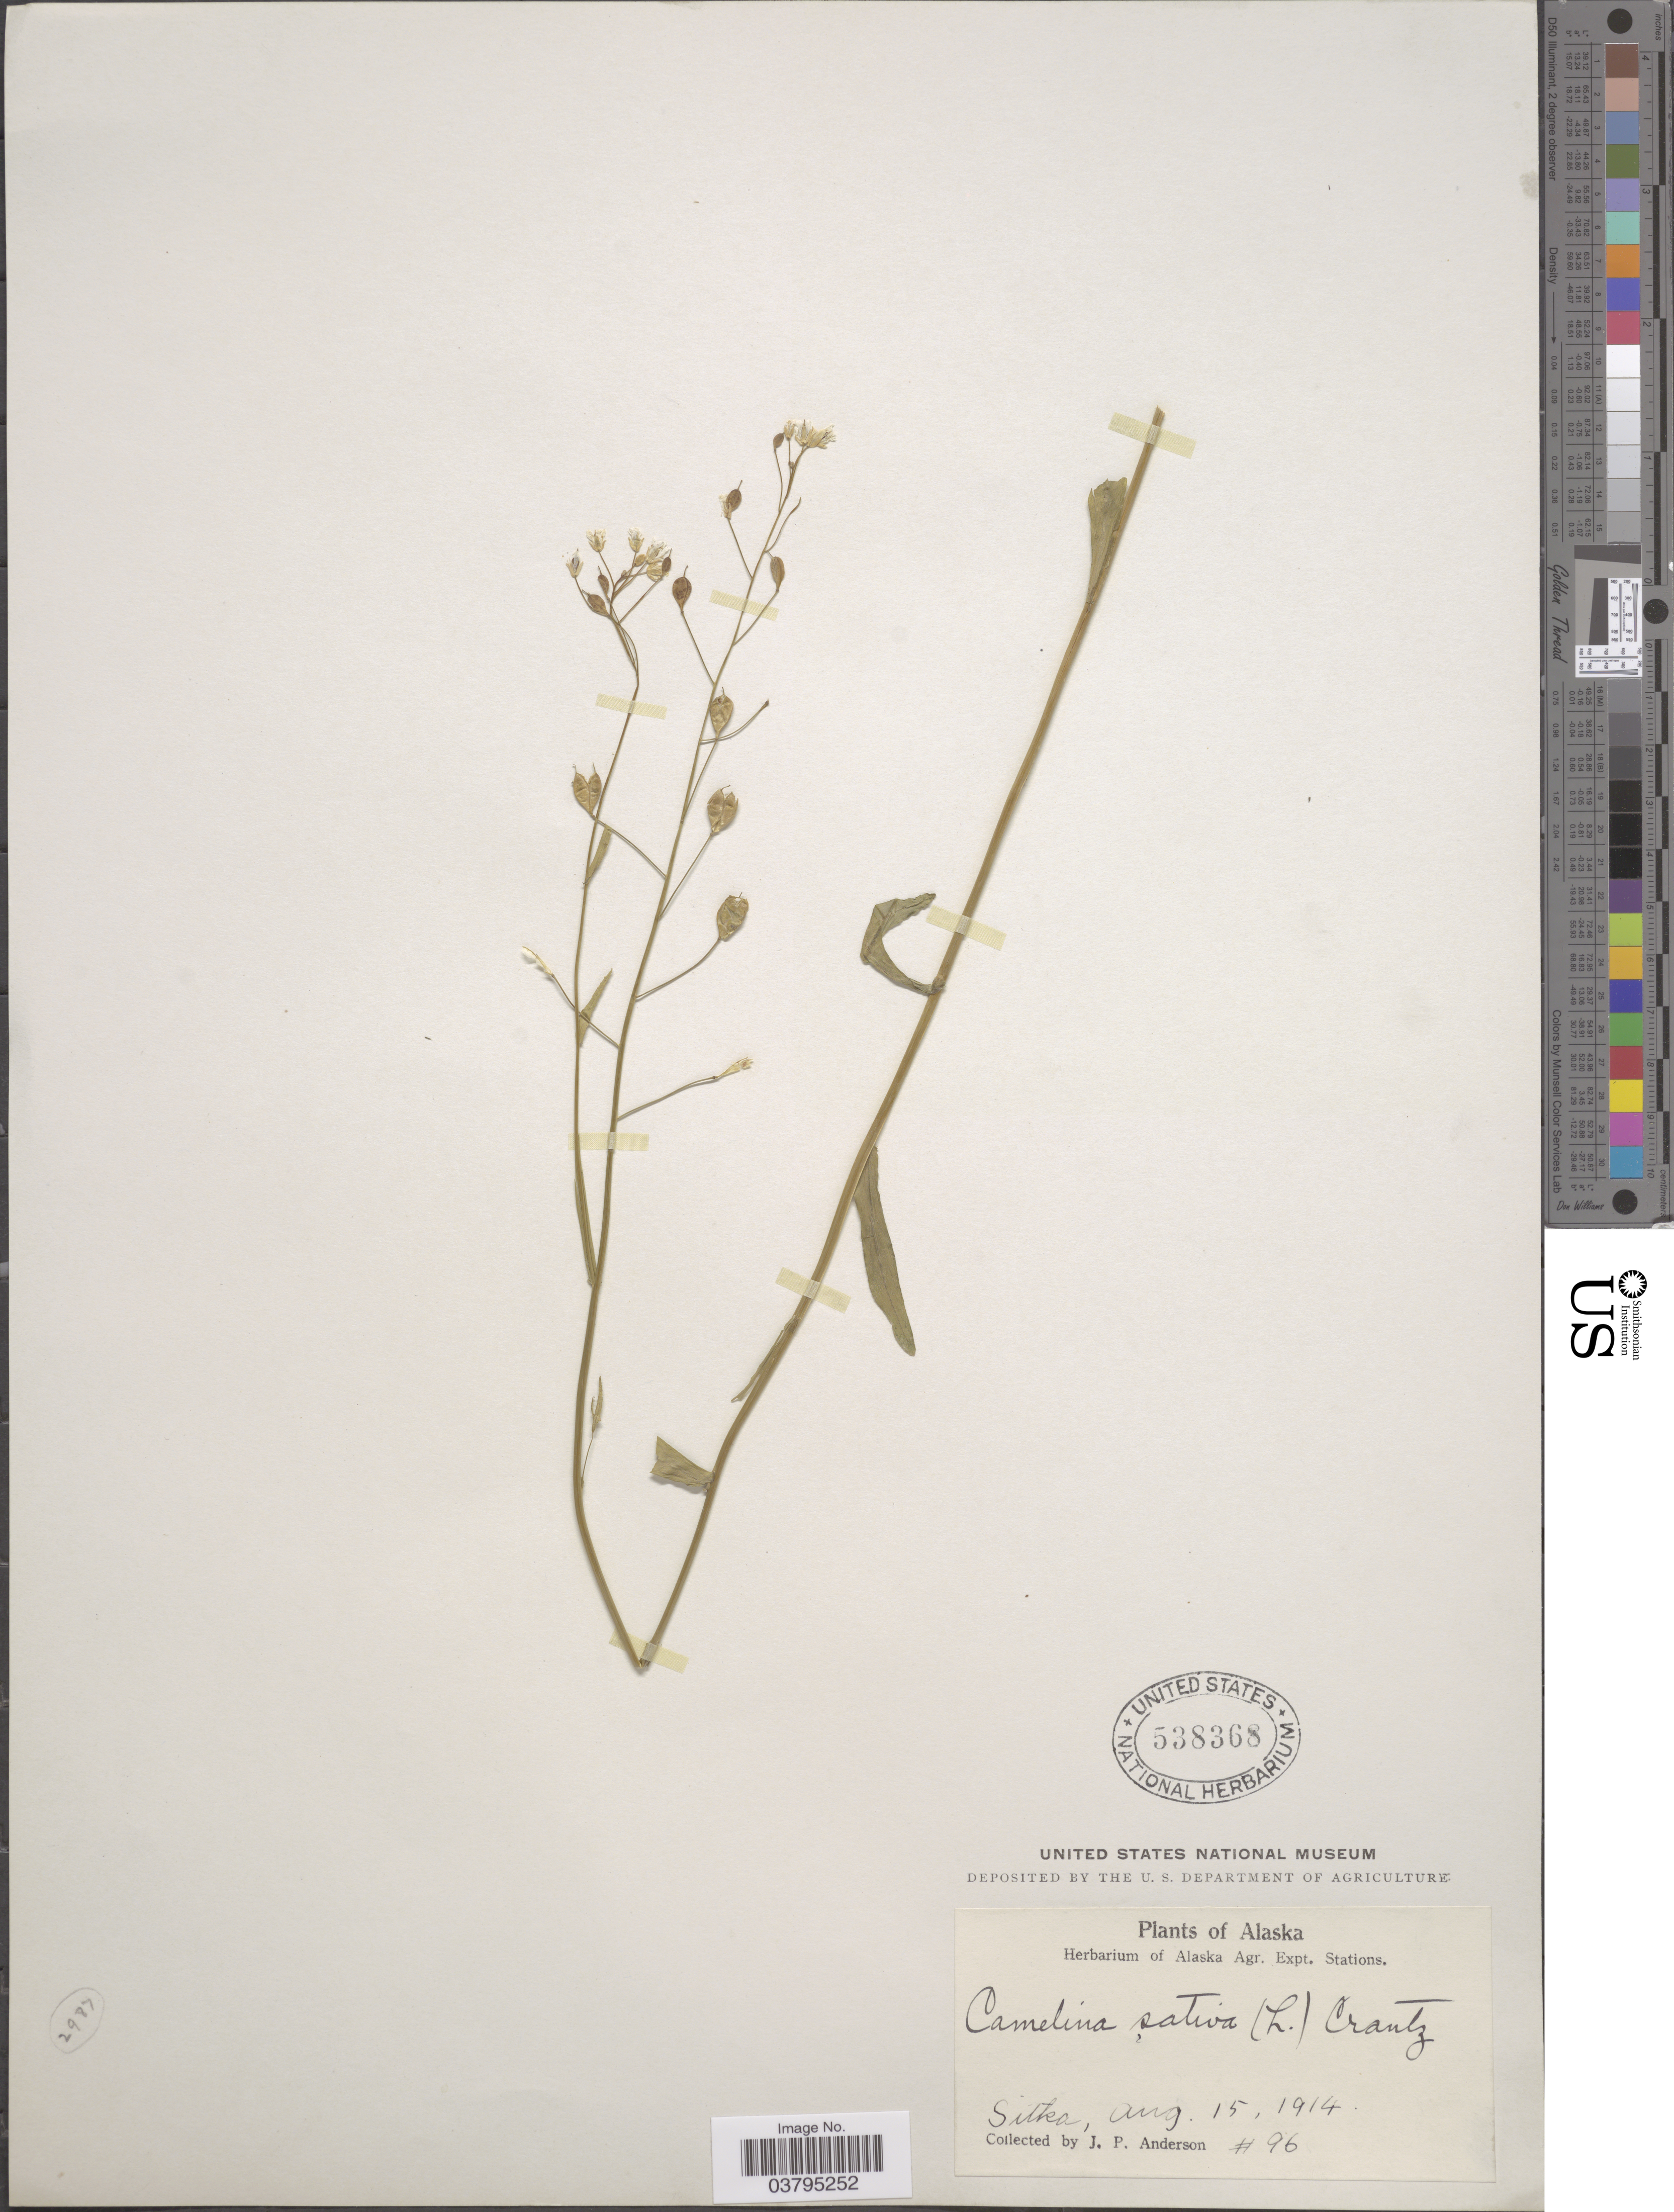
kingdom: Plantae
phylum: Tracheophyta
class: Magnoliopsida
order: Brassicales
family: Brassicaceae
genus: Camelina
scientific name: Camelina sativa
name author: (L.) Crantz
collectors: J. P. Anderson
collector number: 96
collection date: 1914-08-15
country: United States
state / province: Alaska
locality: Sitka.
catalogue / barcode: US 538368